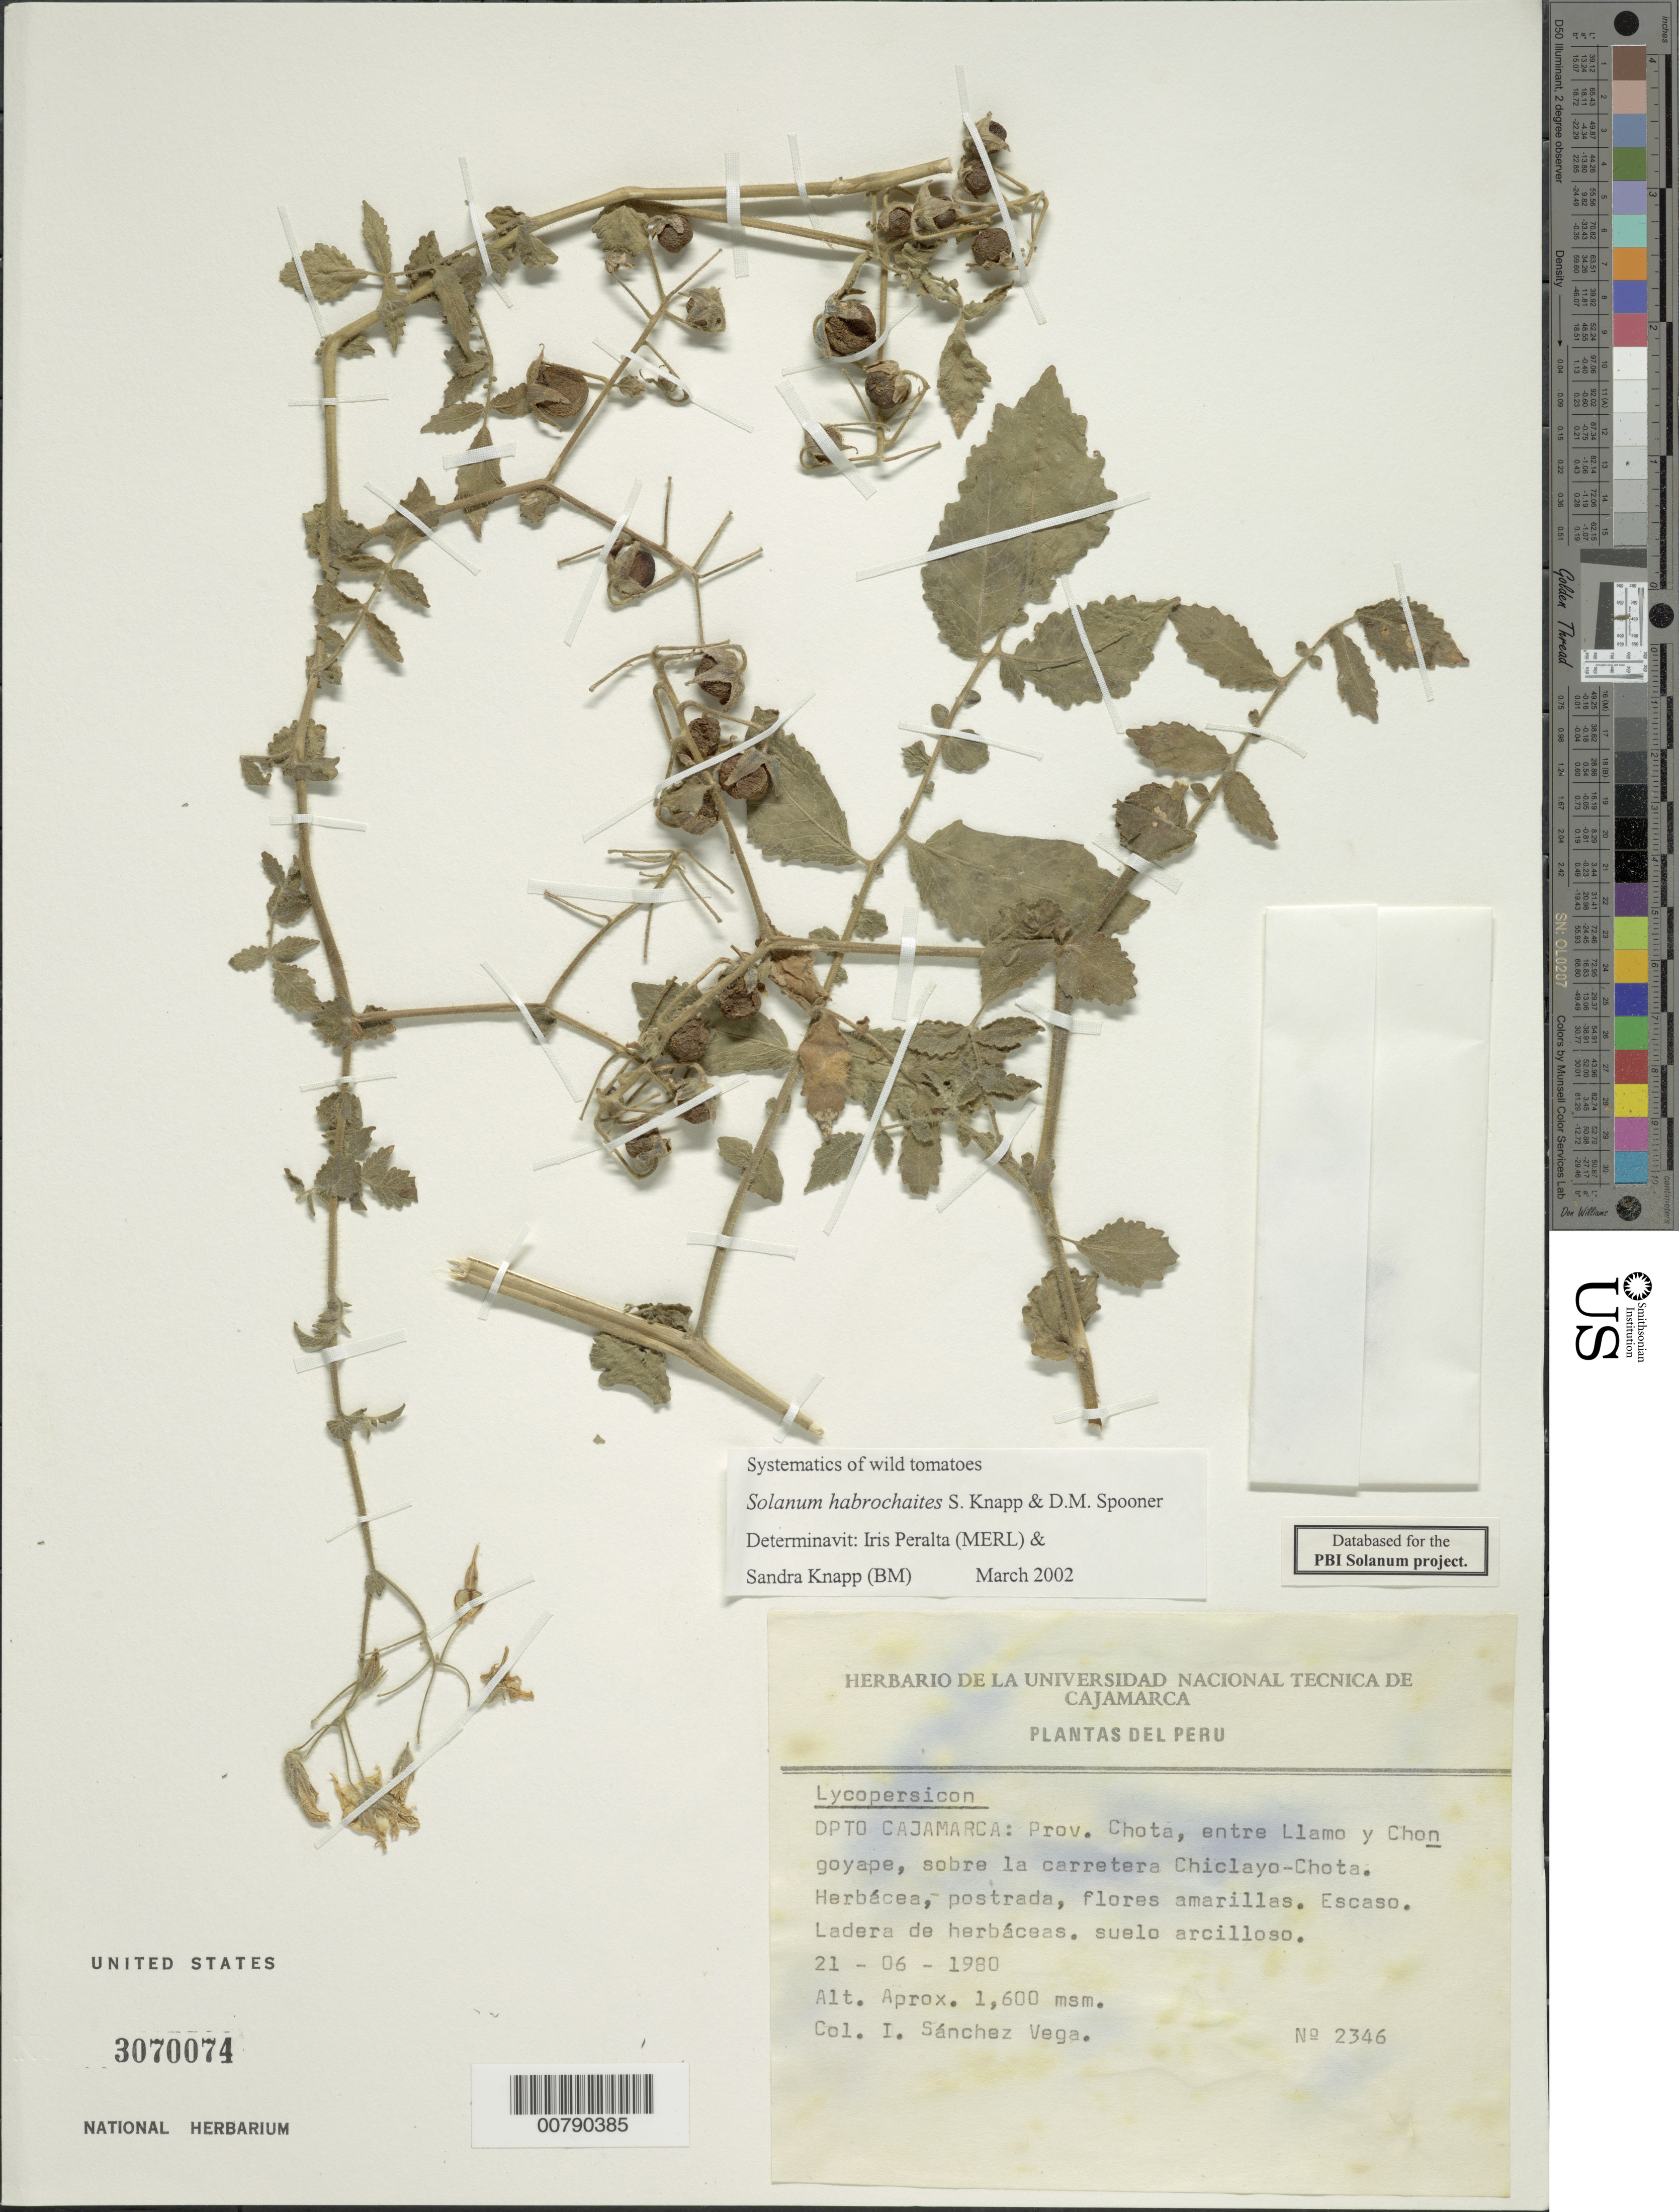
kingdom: Plantae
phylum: Tracheophyta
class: Magnoliopsida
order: Solanales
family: Solanaceae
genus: Solanum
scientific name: Solanum habrochaites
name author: S. Knapp & D.M. Spooner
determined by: Peralta, Iris E.; Knapp, S. D.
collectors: I. M. Sánchez Vega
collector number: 2346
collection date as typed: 21 Jun 1980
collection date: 1980-06-21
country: Peru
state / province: Cajamarca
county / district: Chota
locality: entre Llamo y Chongoyape, sobre la carretera Chiclayo-Chota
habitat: ladera de herbaceas, suelo arcilloso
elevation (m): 1600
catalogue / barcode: US 3070074